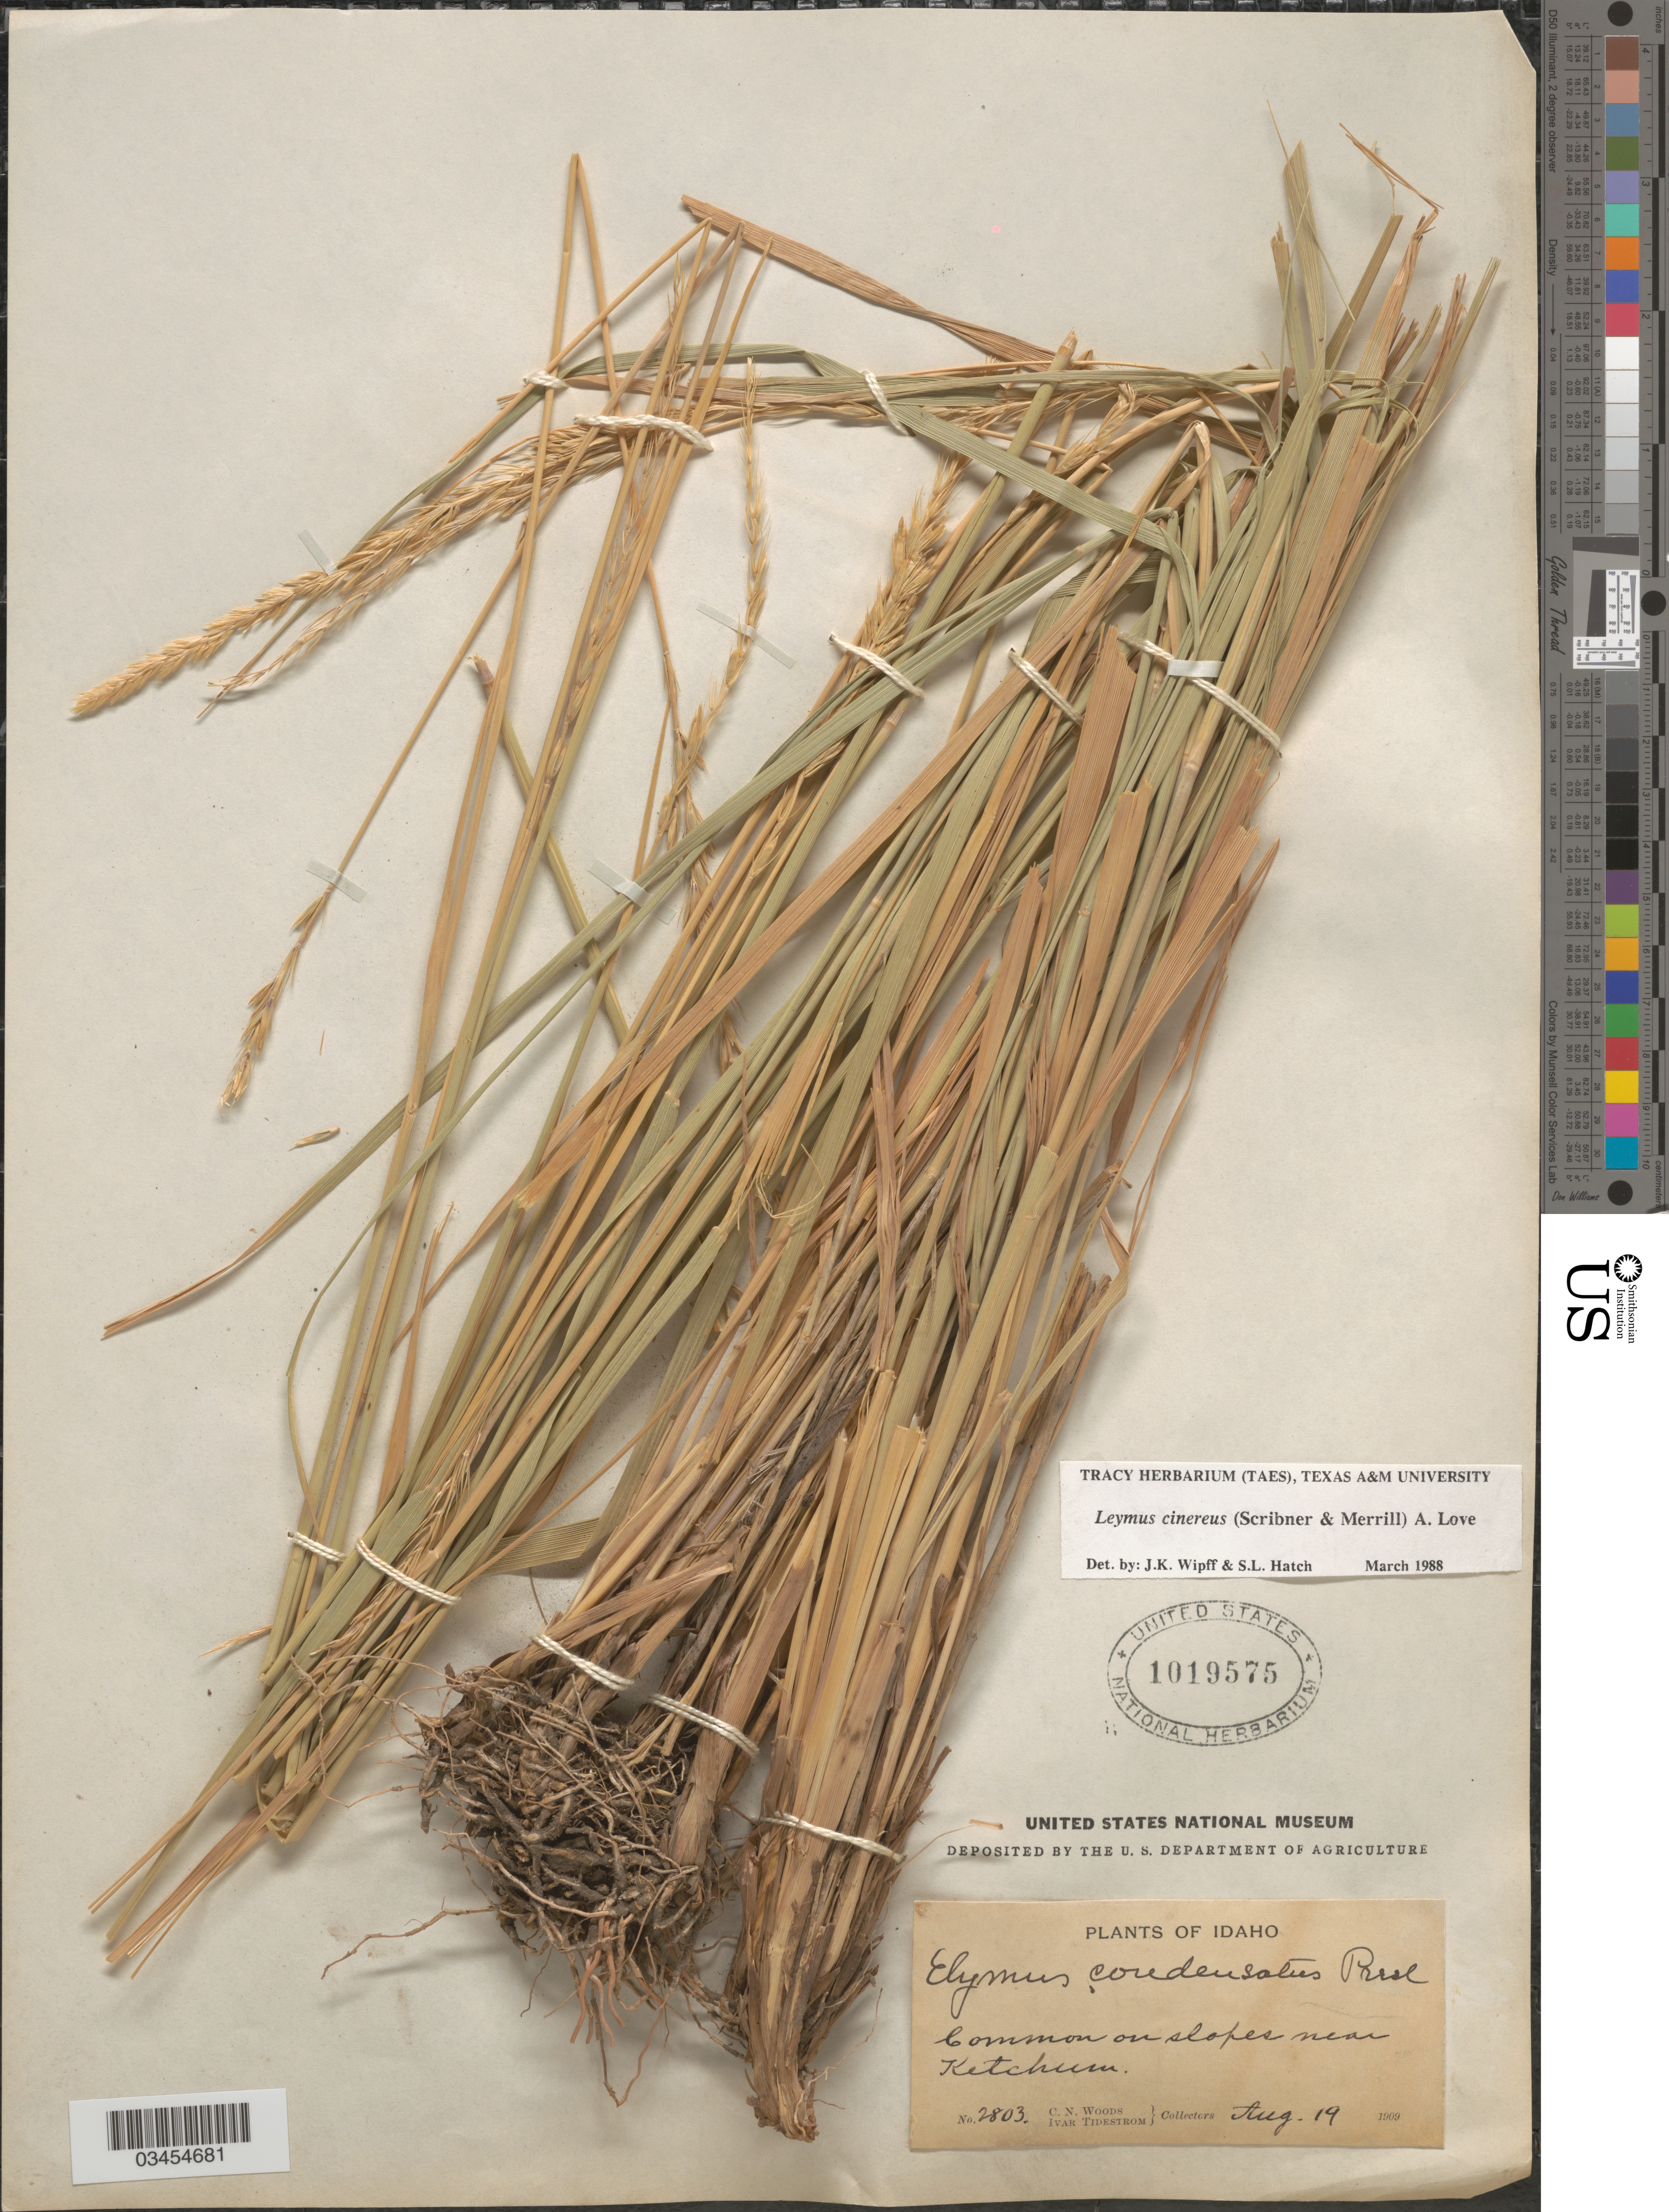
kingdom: Plantae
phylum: Tracheophyta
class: Liliopsida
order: Poales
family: Poaceae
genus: Leymus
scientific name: Leymus cinereus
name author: (Scribn. & Merr.) Á. Löve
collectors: C. Woods & I. F. Tidestrom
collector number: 2803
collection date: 1909-08-19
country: United States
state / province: Idaho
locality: Common on slopes near Ketchum.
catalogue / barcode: US 1019575